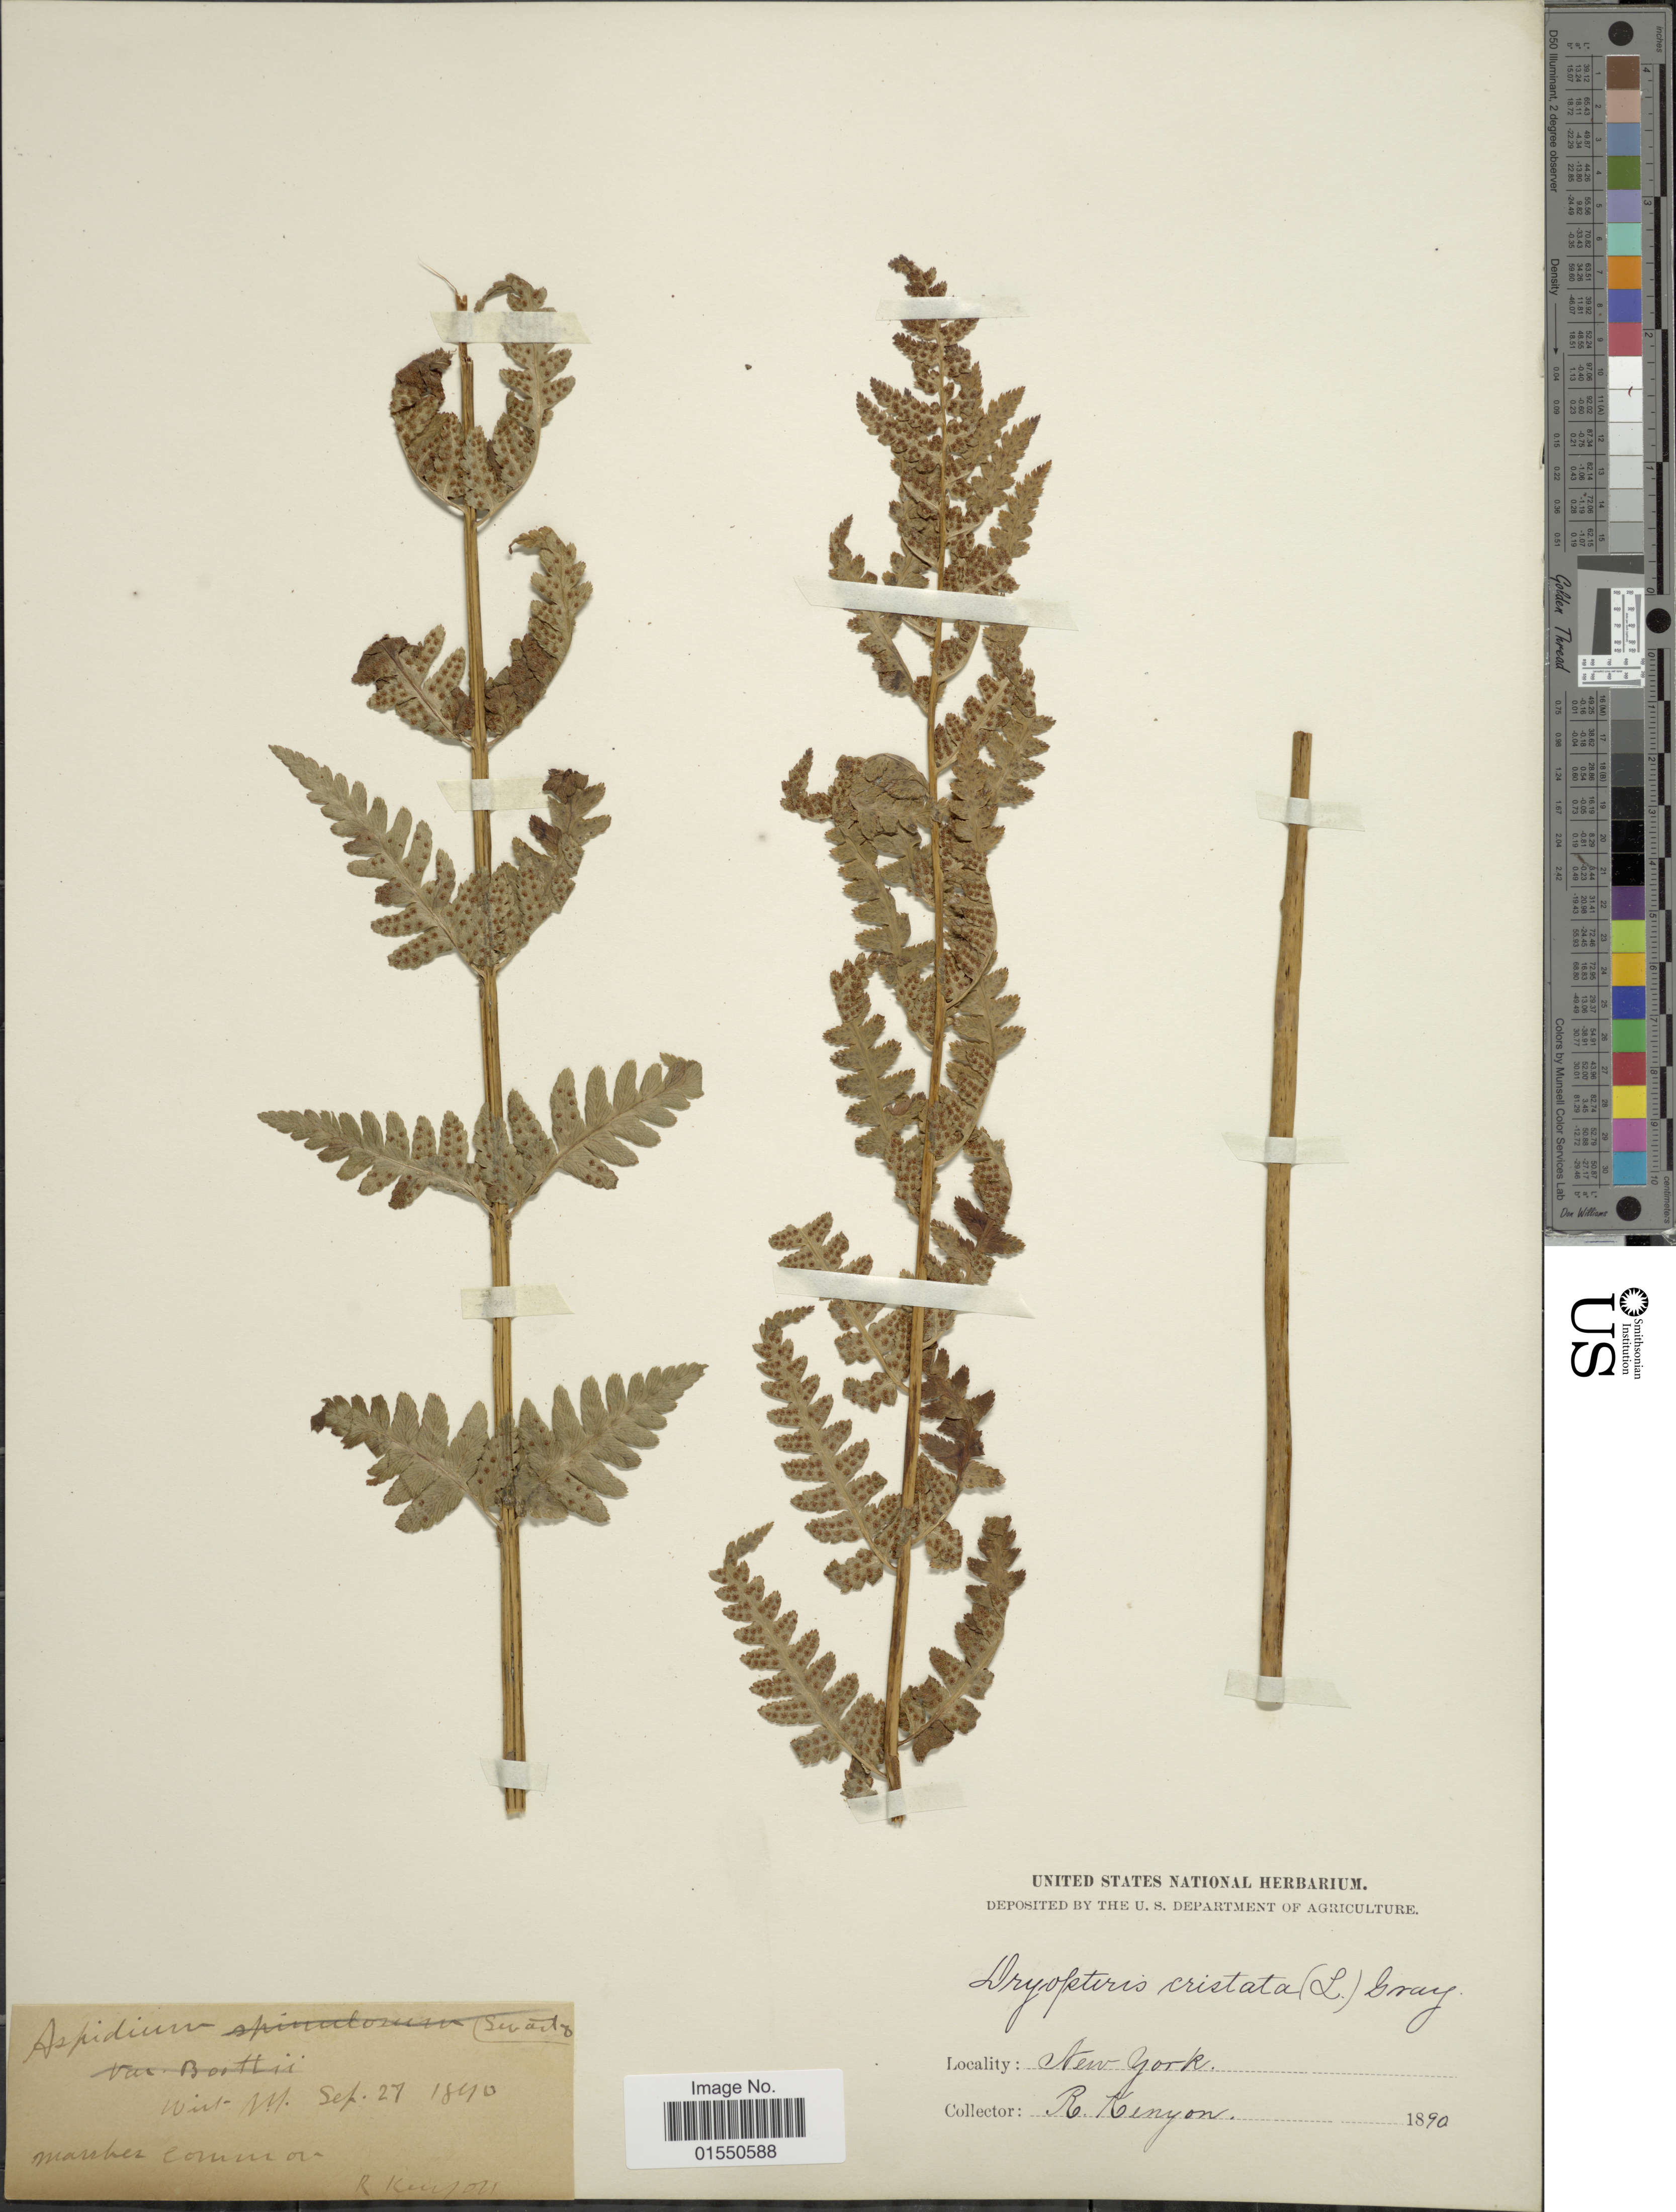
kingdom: Plantae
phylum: Tracheophyta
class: Polypodiopsida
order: Polypodiales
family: Dryopteridaceae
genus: Dryopteris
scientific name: Dryopteris cristata var. spinulosa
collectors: R. Kenyon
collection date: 1890-09-27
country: United States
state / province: New York